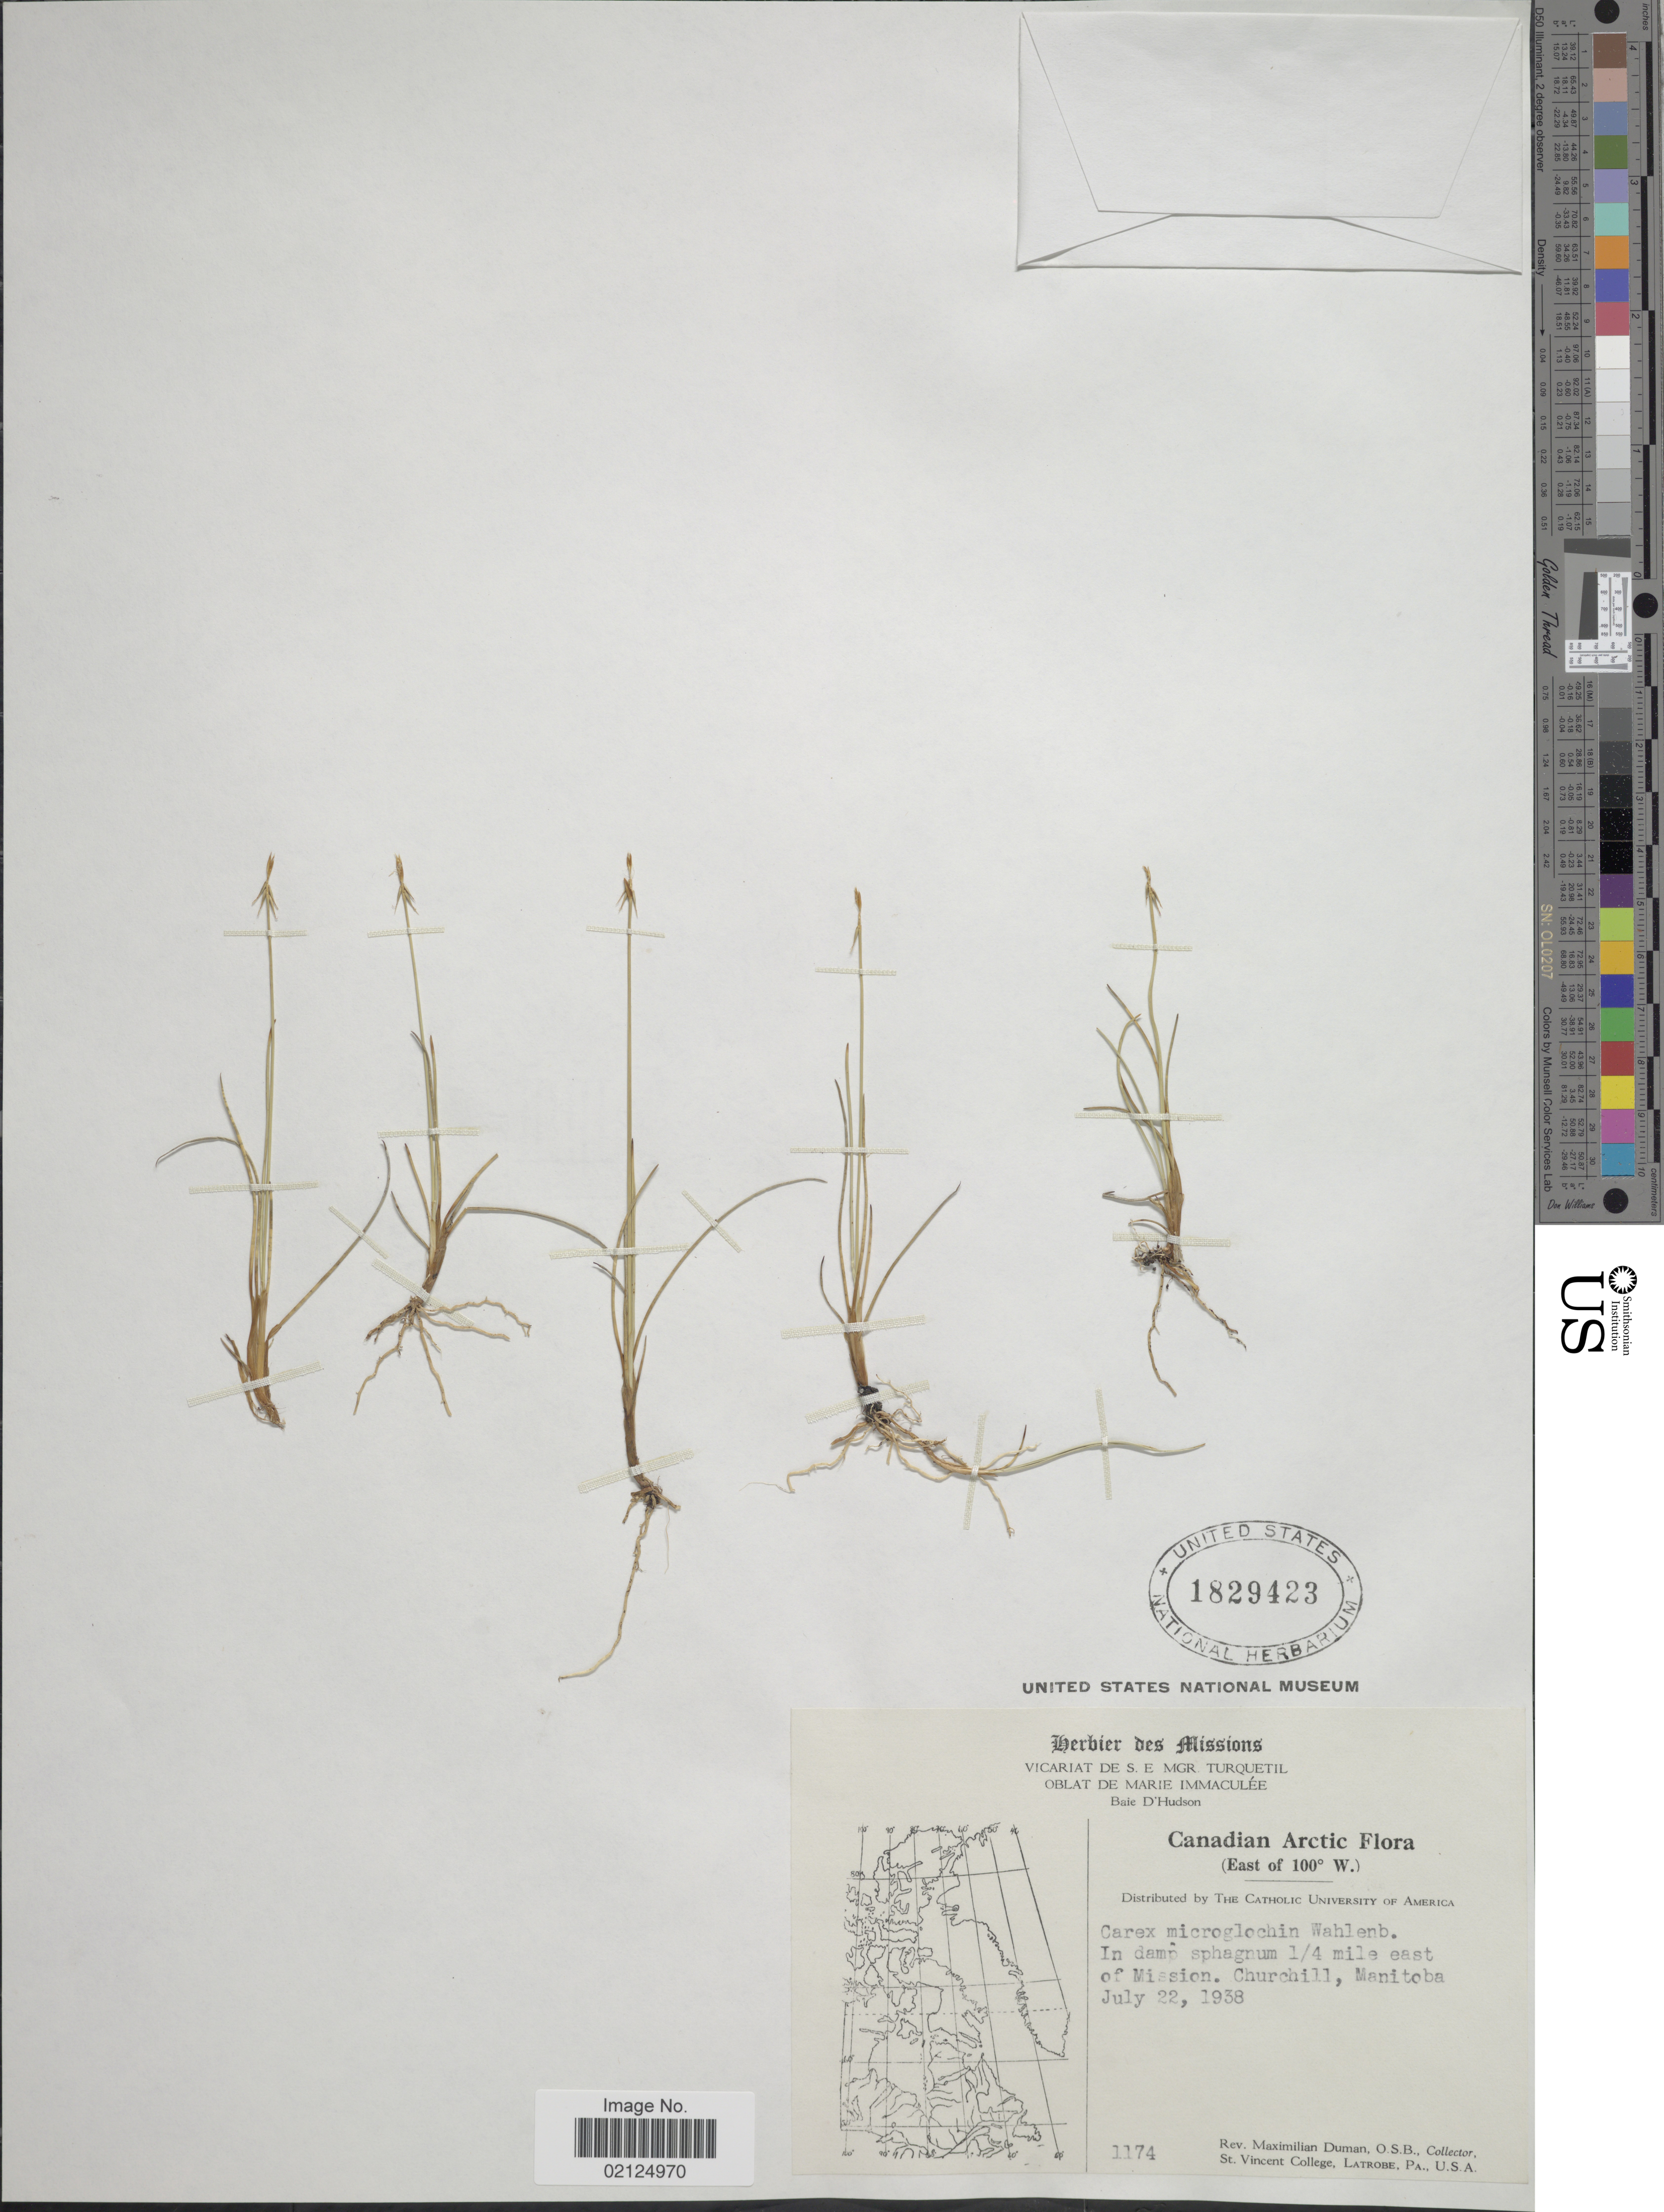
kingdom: Plantae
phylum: Tracheophyta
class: Liliopsida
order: Poales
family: Cyperaceae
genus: Carex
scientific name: Carex microglochin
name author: Wahlenb.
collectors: M. Duman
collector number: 1174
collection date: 1938-07-22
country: Canada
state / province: Manitoba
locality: Canadian Arctic, (East of 100° W.) 1/4 mile east of Mission, Churchill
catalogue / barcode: US 1829423